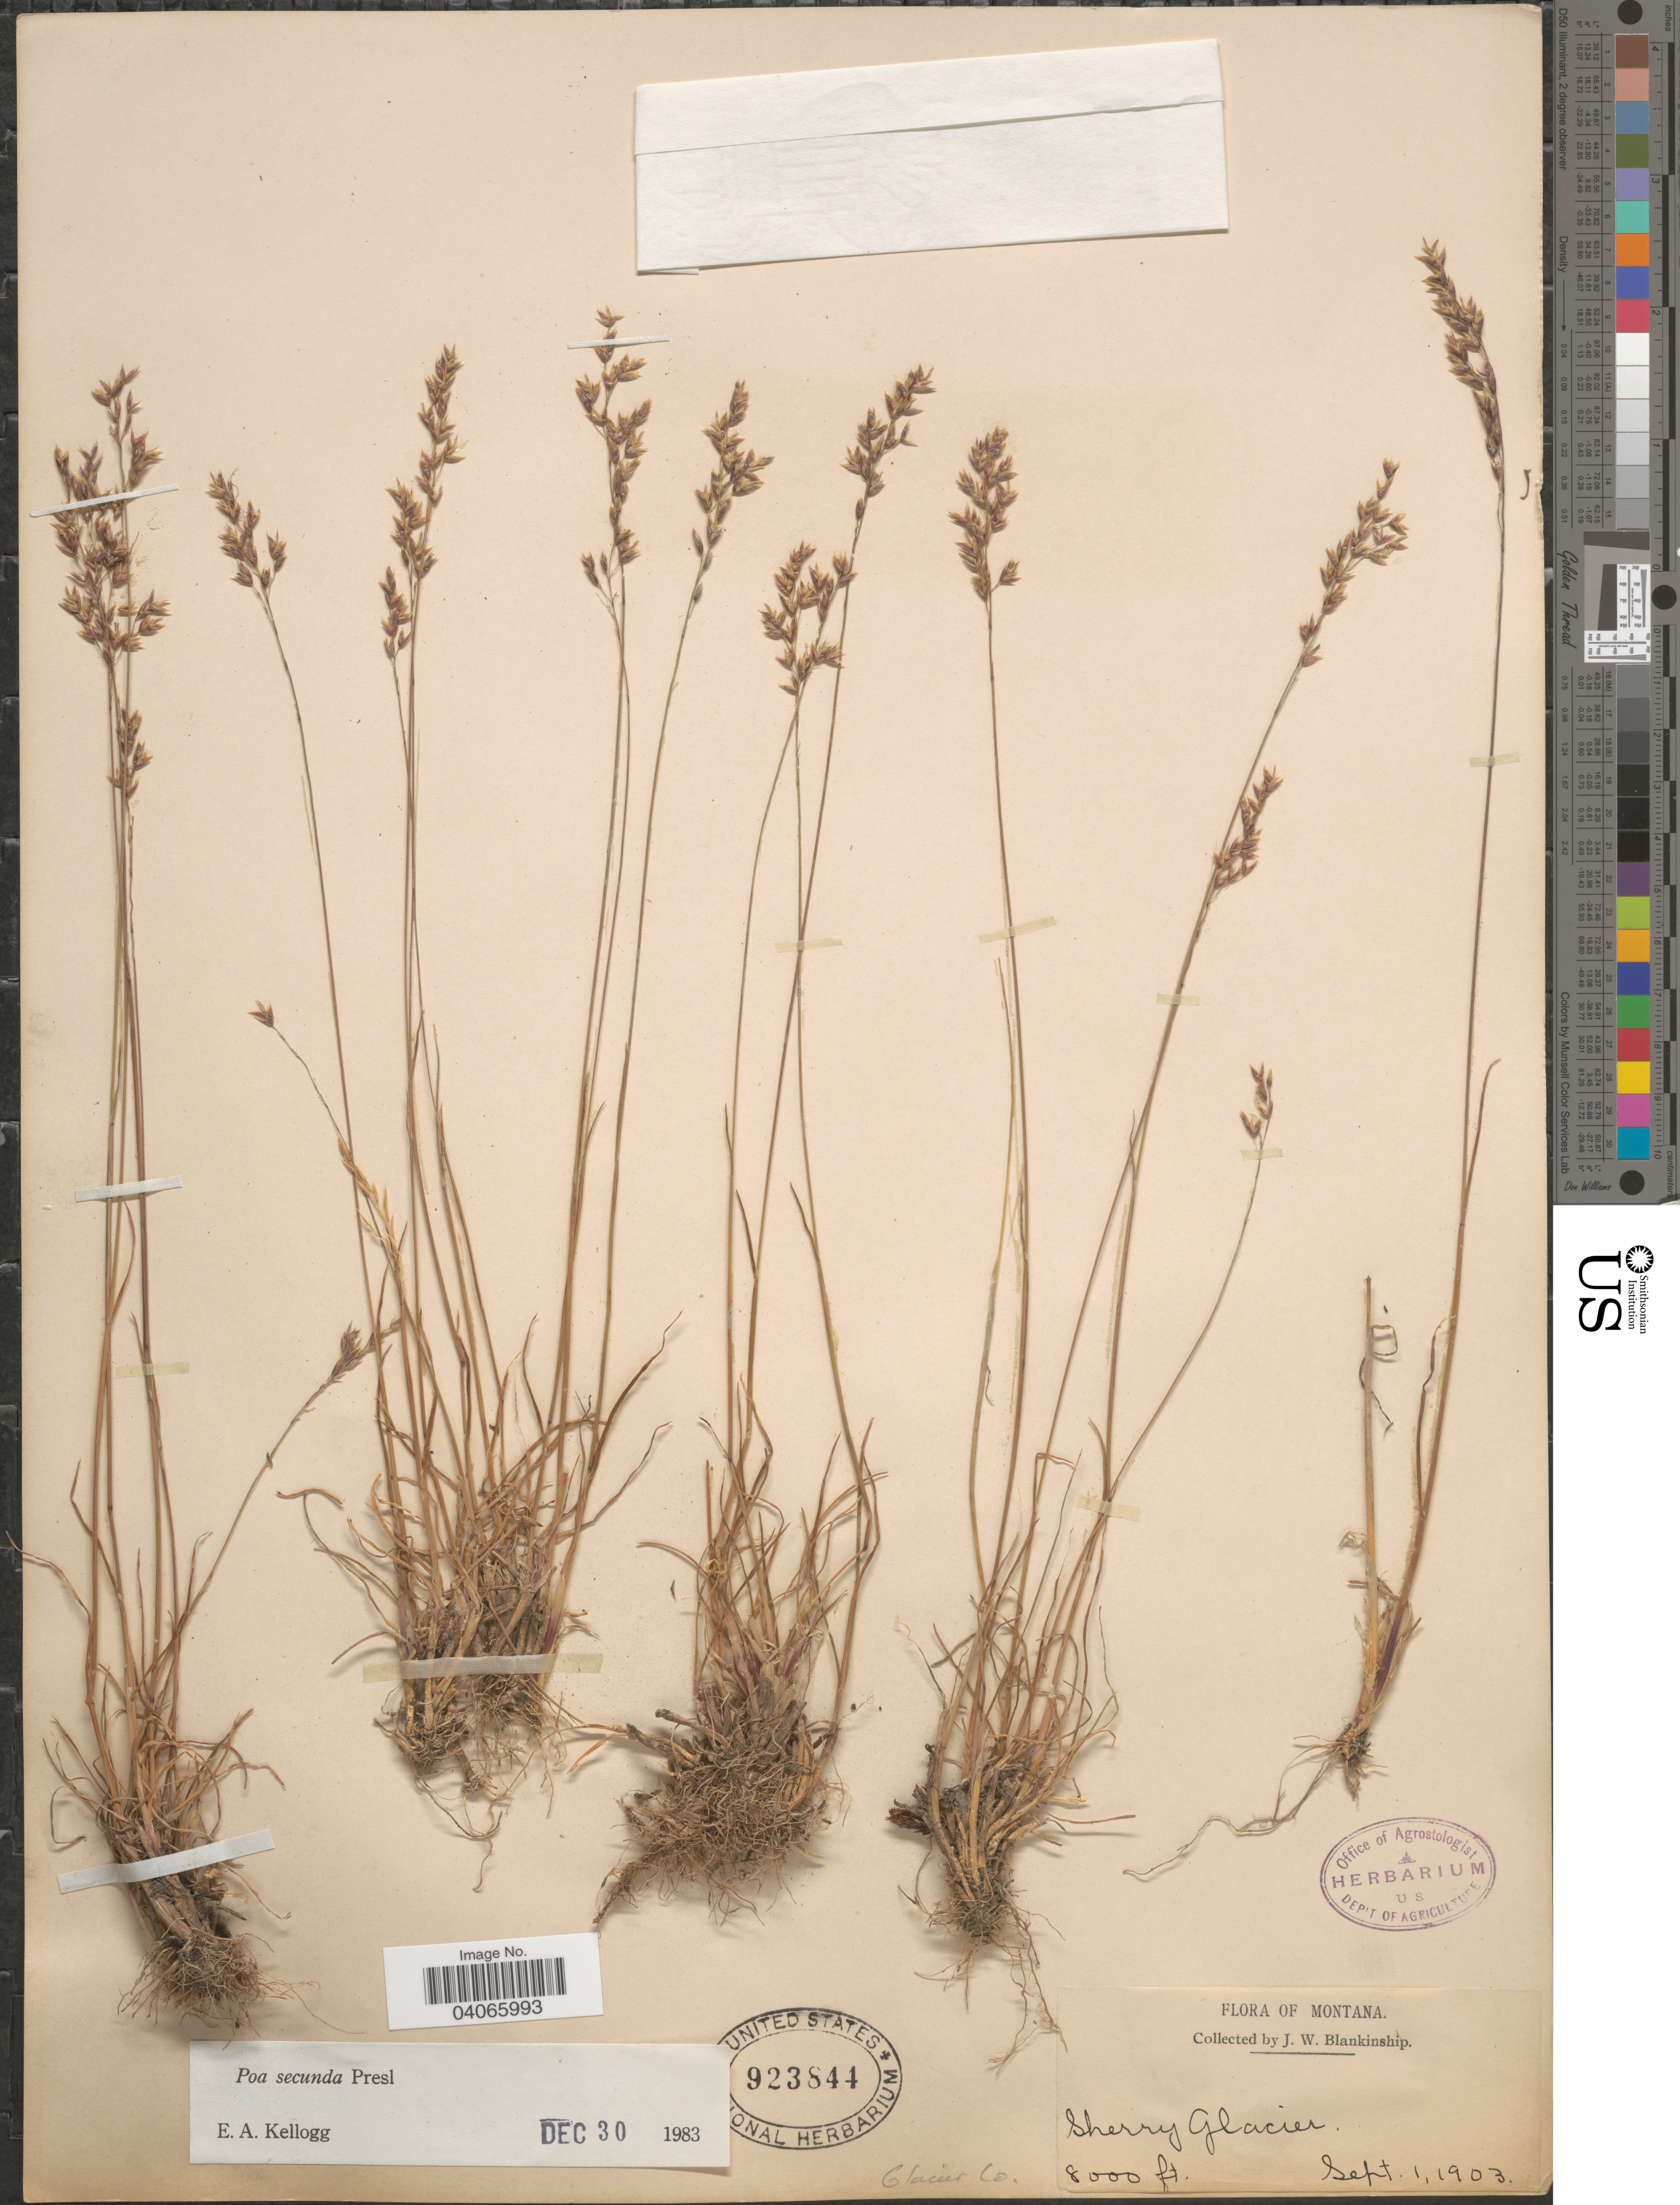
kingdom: Plantae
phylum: Tracheophyta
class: Liliopsida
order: Poales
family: Poaceae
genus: Poa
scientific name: Poa secunda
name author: J. Presl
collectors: J. W. Blankinship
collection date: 1903-09-01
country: United States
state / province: Montana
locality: Sherry Glacier. Glacier Co.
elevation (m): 2438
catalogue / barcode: US 923841